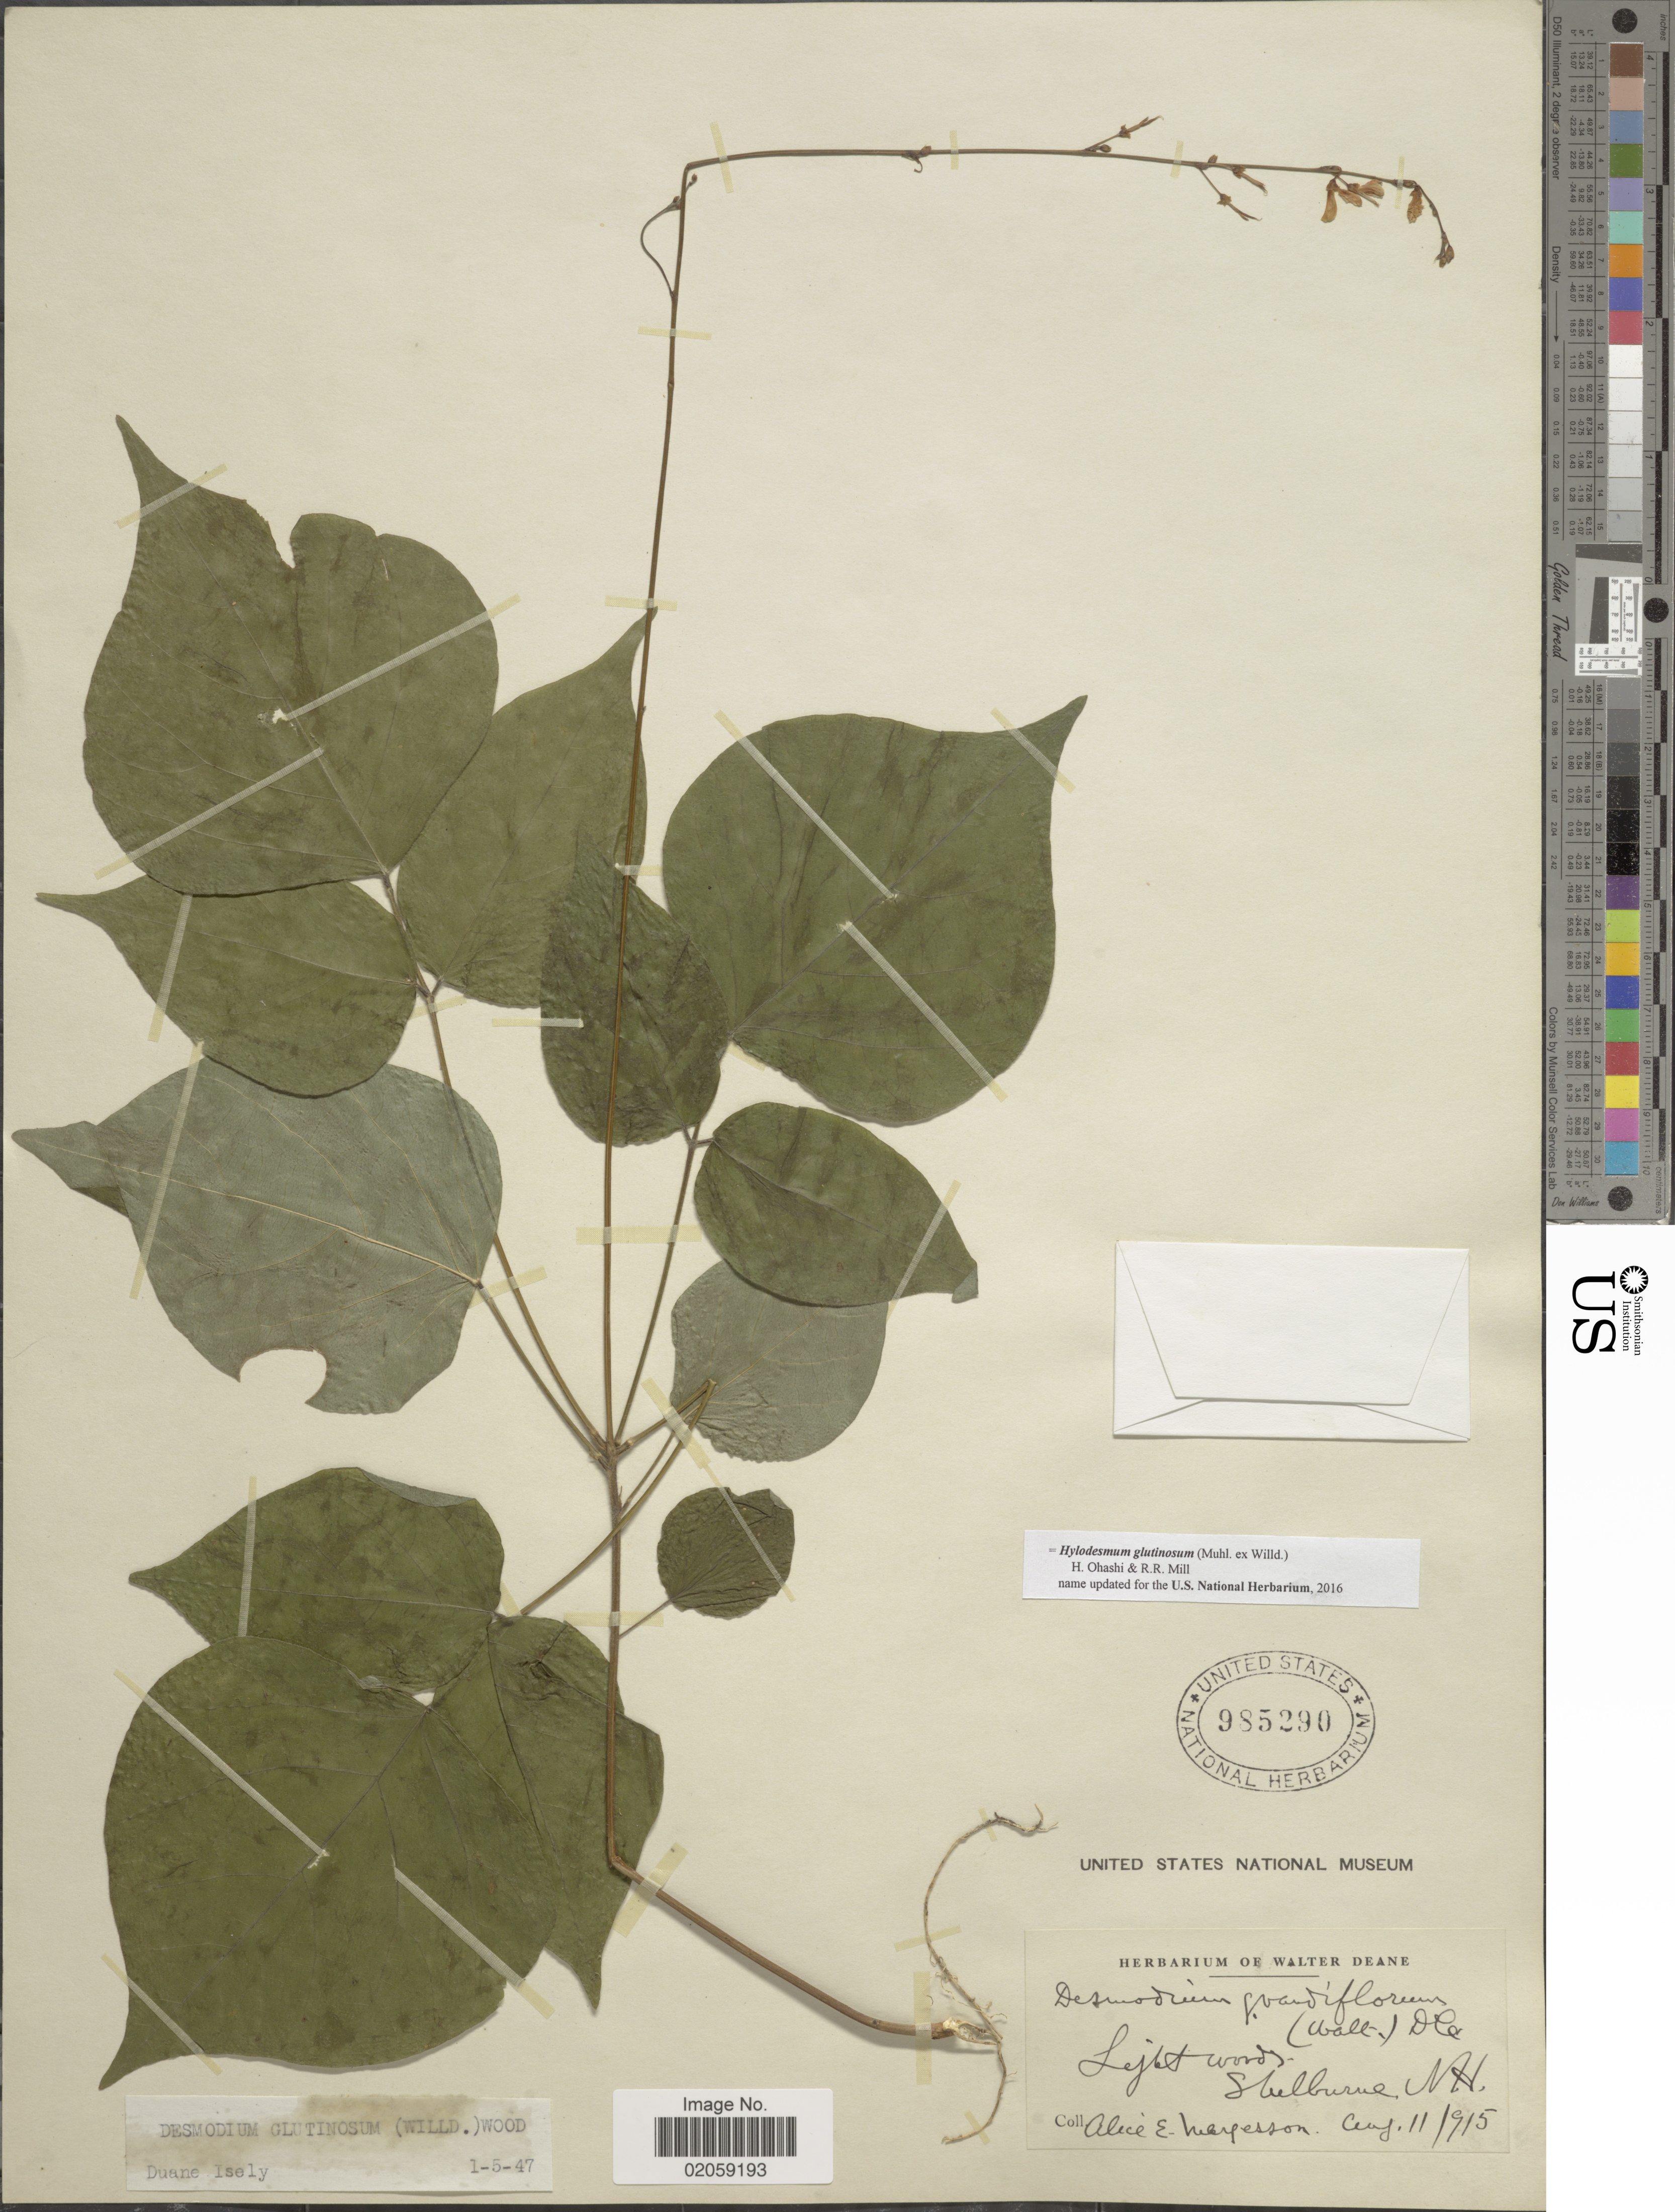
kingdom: Plantae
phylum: Tracheophyta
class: Magnoliopsida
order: Fabales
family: Fabaceae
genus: Hylodesmum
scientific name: Hylodesmum glutinosum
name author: (Muhl. ex Willd.) H. Ohashi & R.R. Mill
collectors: A. Margesson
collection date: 1915-08-11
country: United States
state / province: New Hampshire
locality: Shelburne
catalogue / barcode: US 985290